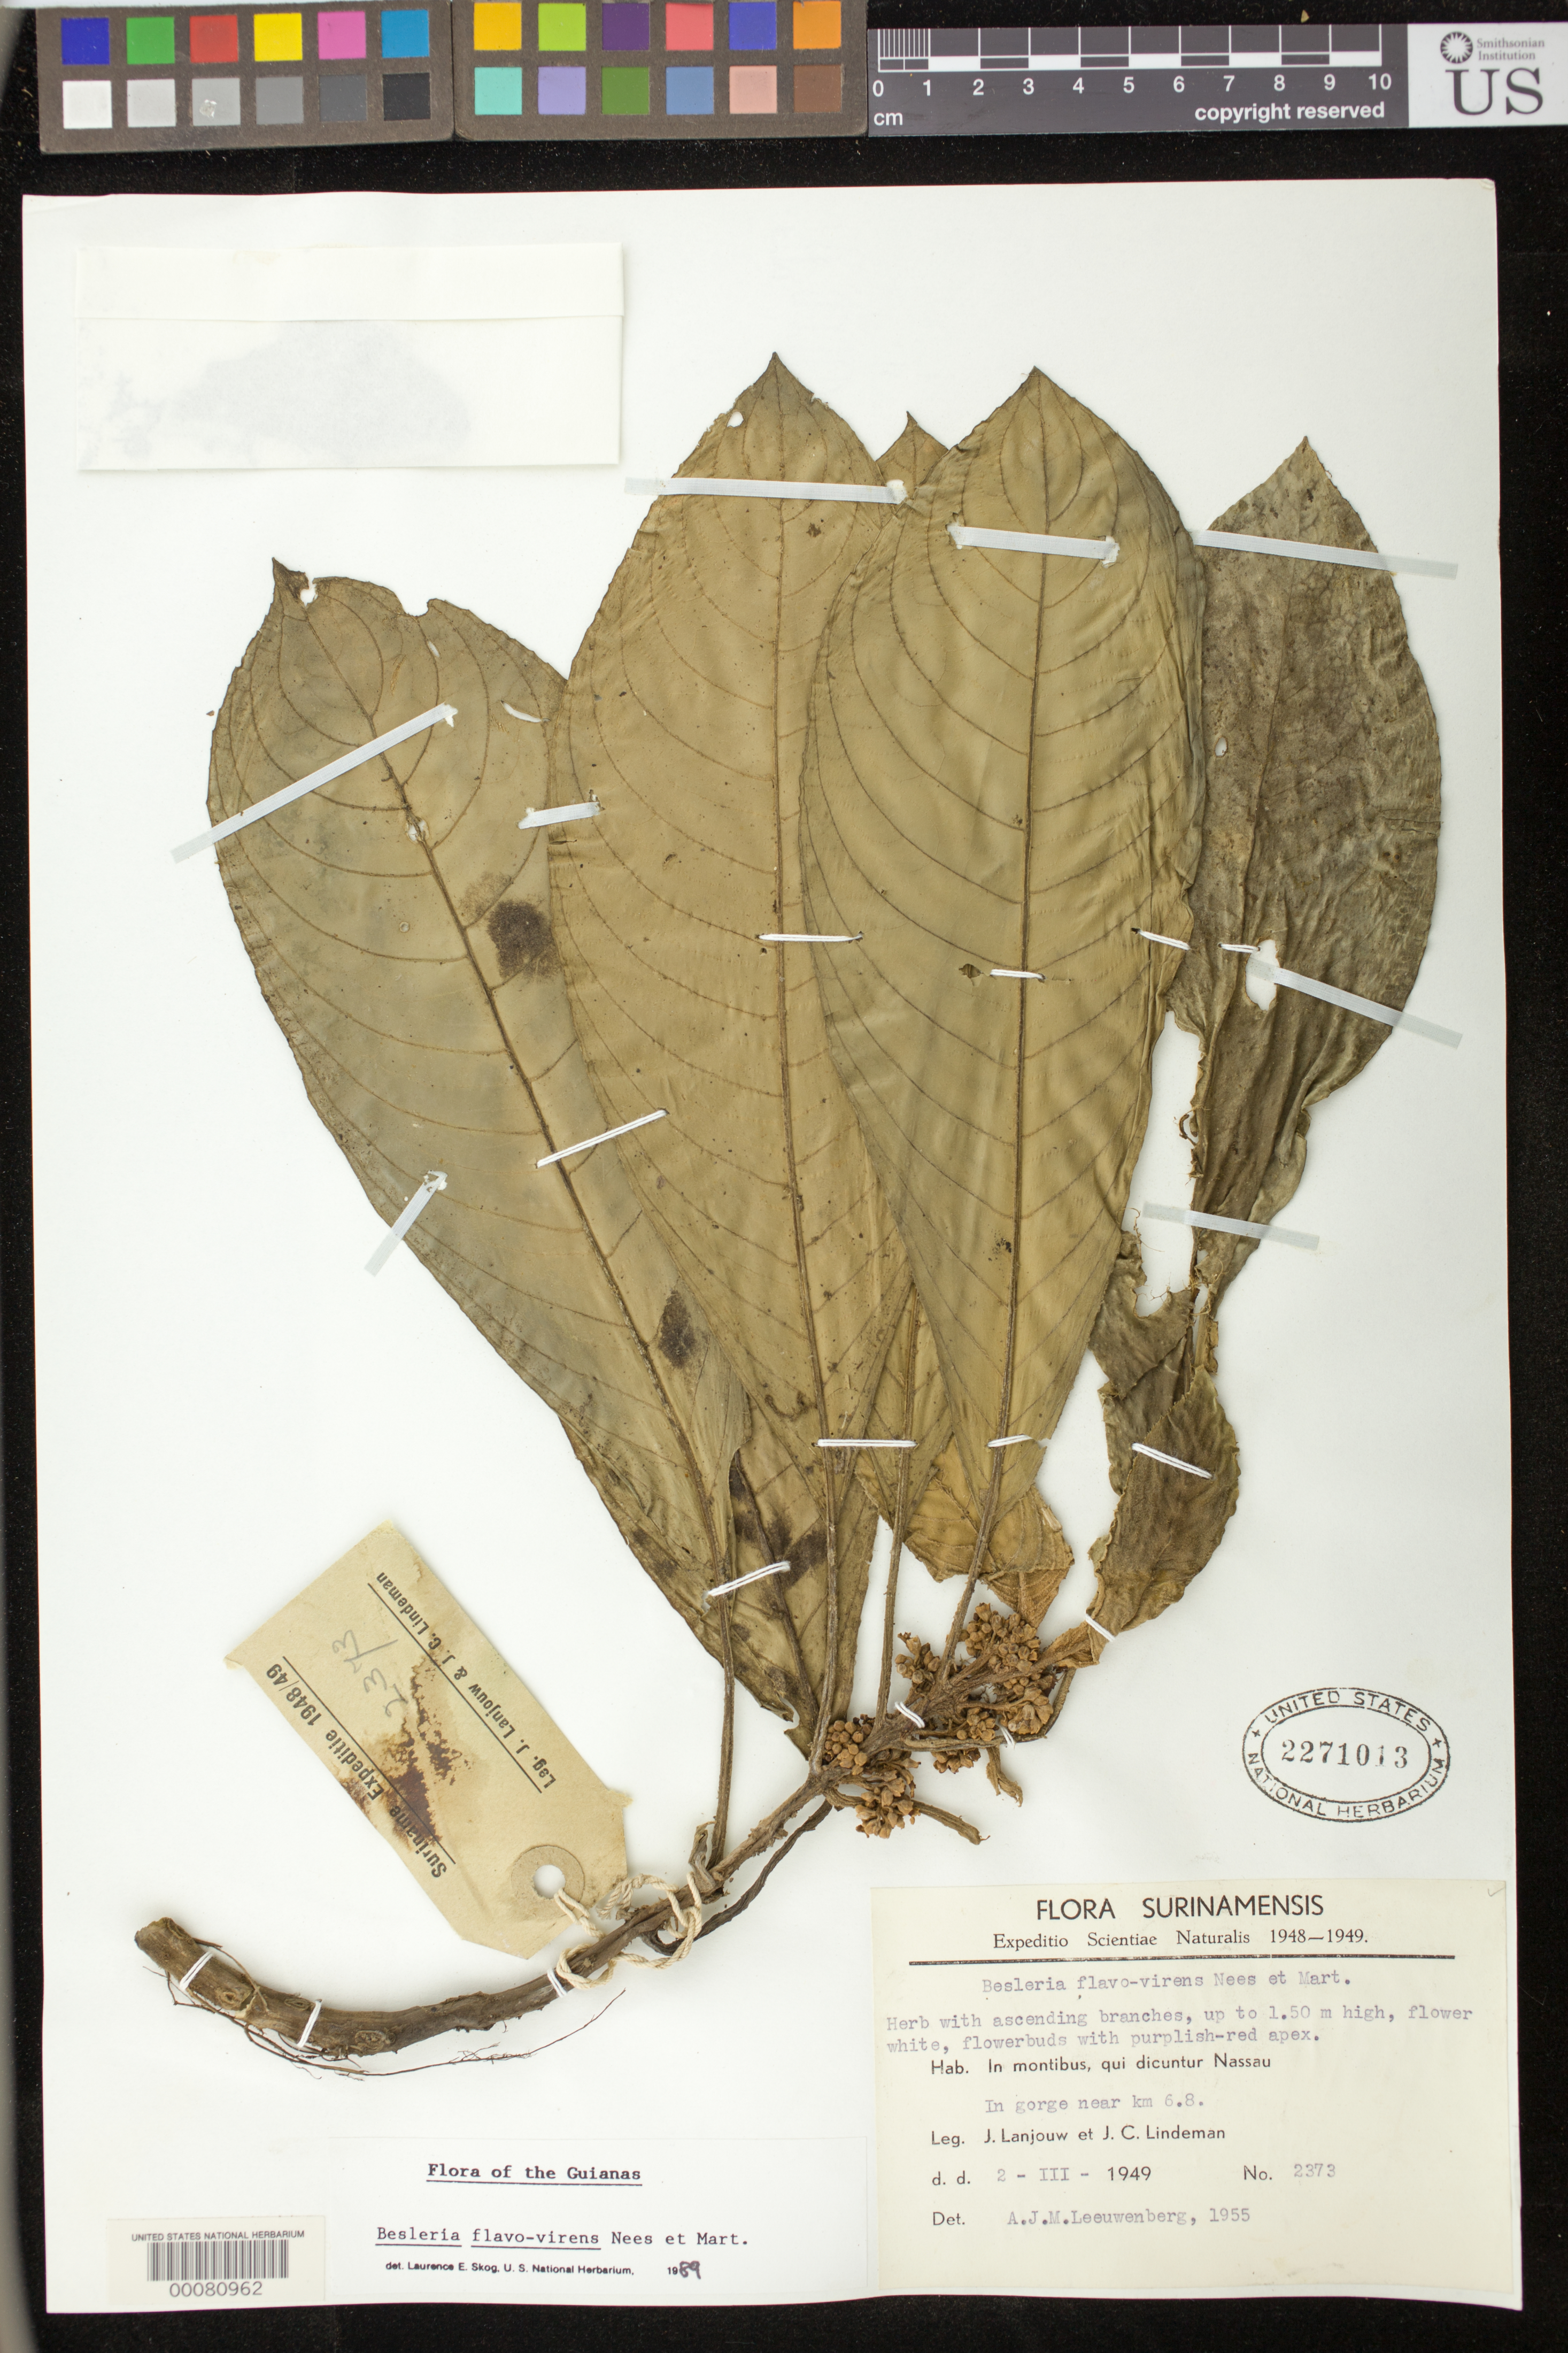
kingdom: Plantae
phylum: Tracheophyta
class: Magnoliopsida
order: Lamiales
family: Gesneriaceae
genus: Besleria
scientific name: Besleria flavo-virens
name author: Nees & Mart.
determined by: Skog, Laurence E.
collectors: J. Lanjouw & J. C. Lindeman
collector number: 2373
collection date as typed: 02 Mar 1949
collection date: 1949-03-02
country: Suriname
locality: In montibus, qui dicuntur Nassau, near km 6.8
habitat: In montibus; in gorge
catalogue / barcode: US 2271013